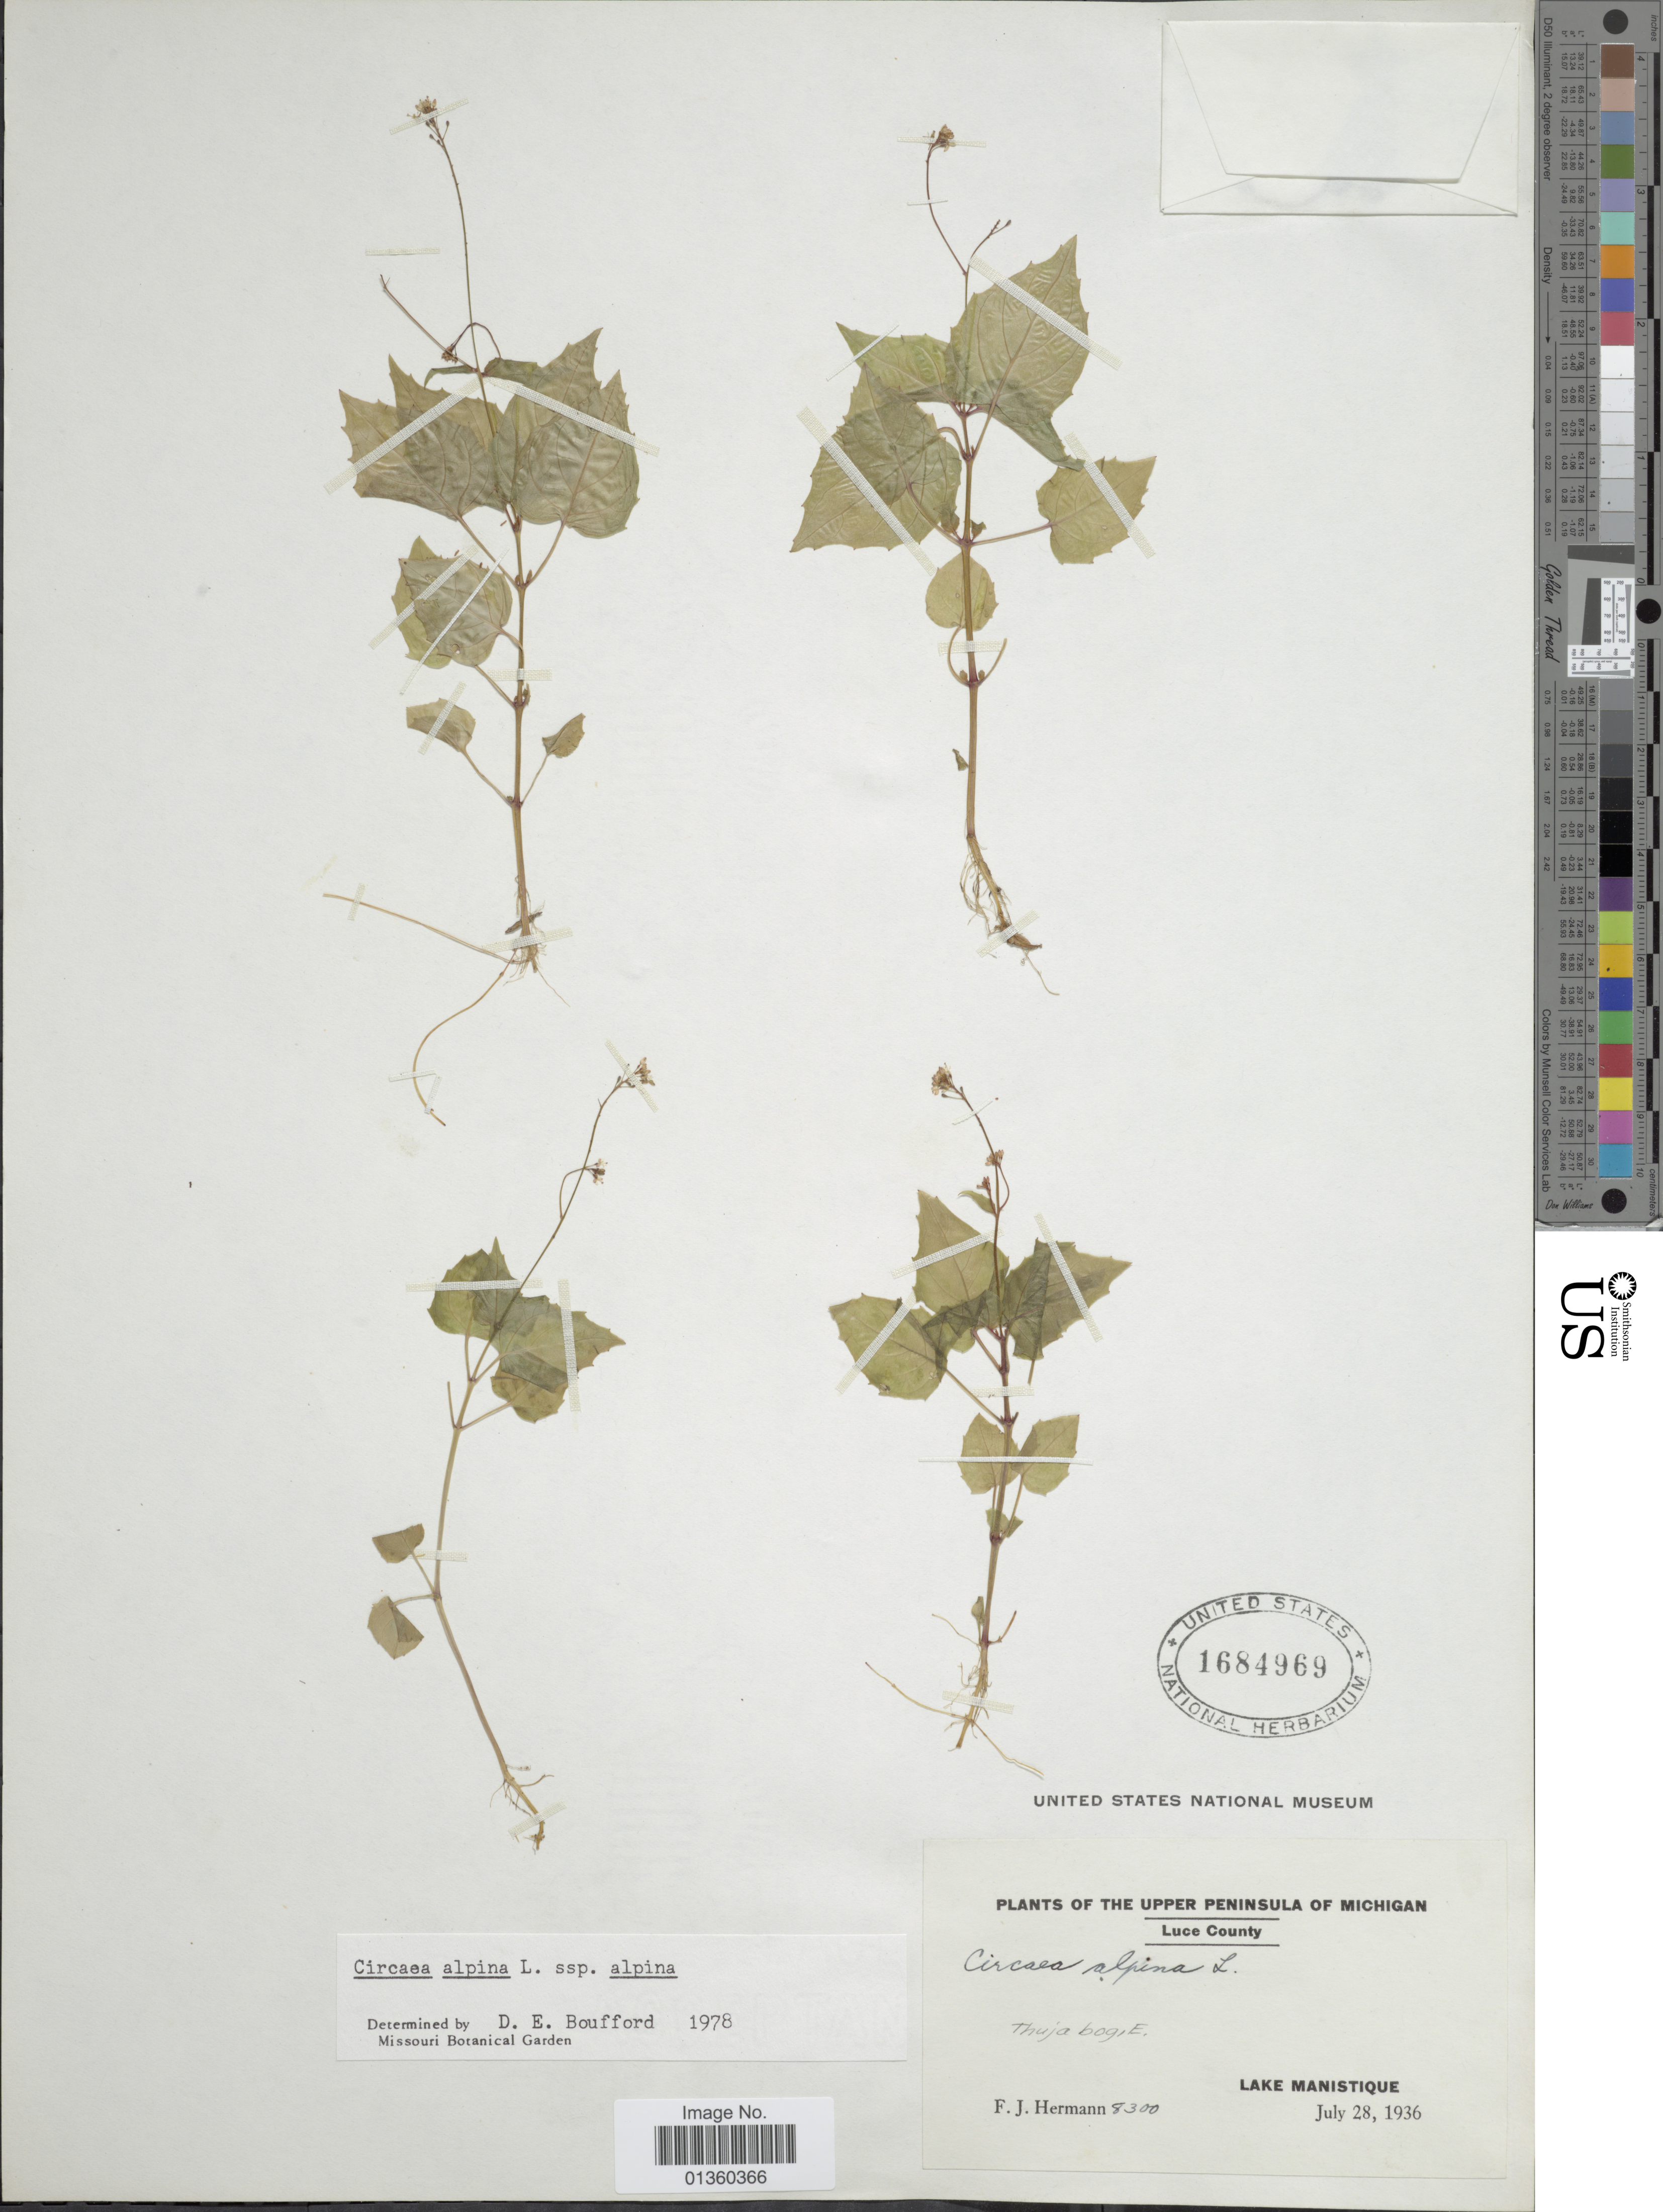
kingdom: Plantae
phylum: Tracheophyta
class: Magnoliopsida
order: Myrtales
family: Onagraceae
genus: Circaea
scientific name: Circaea alpina subsp. alpina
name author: L.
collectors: F. J. Hermann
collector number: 8300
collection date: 1936-07-28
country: United States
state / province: Michigan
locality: Upper Peninsula of Michigan, Lucce County, Lake Manistique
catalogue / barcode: US 1684969